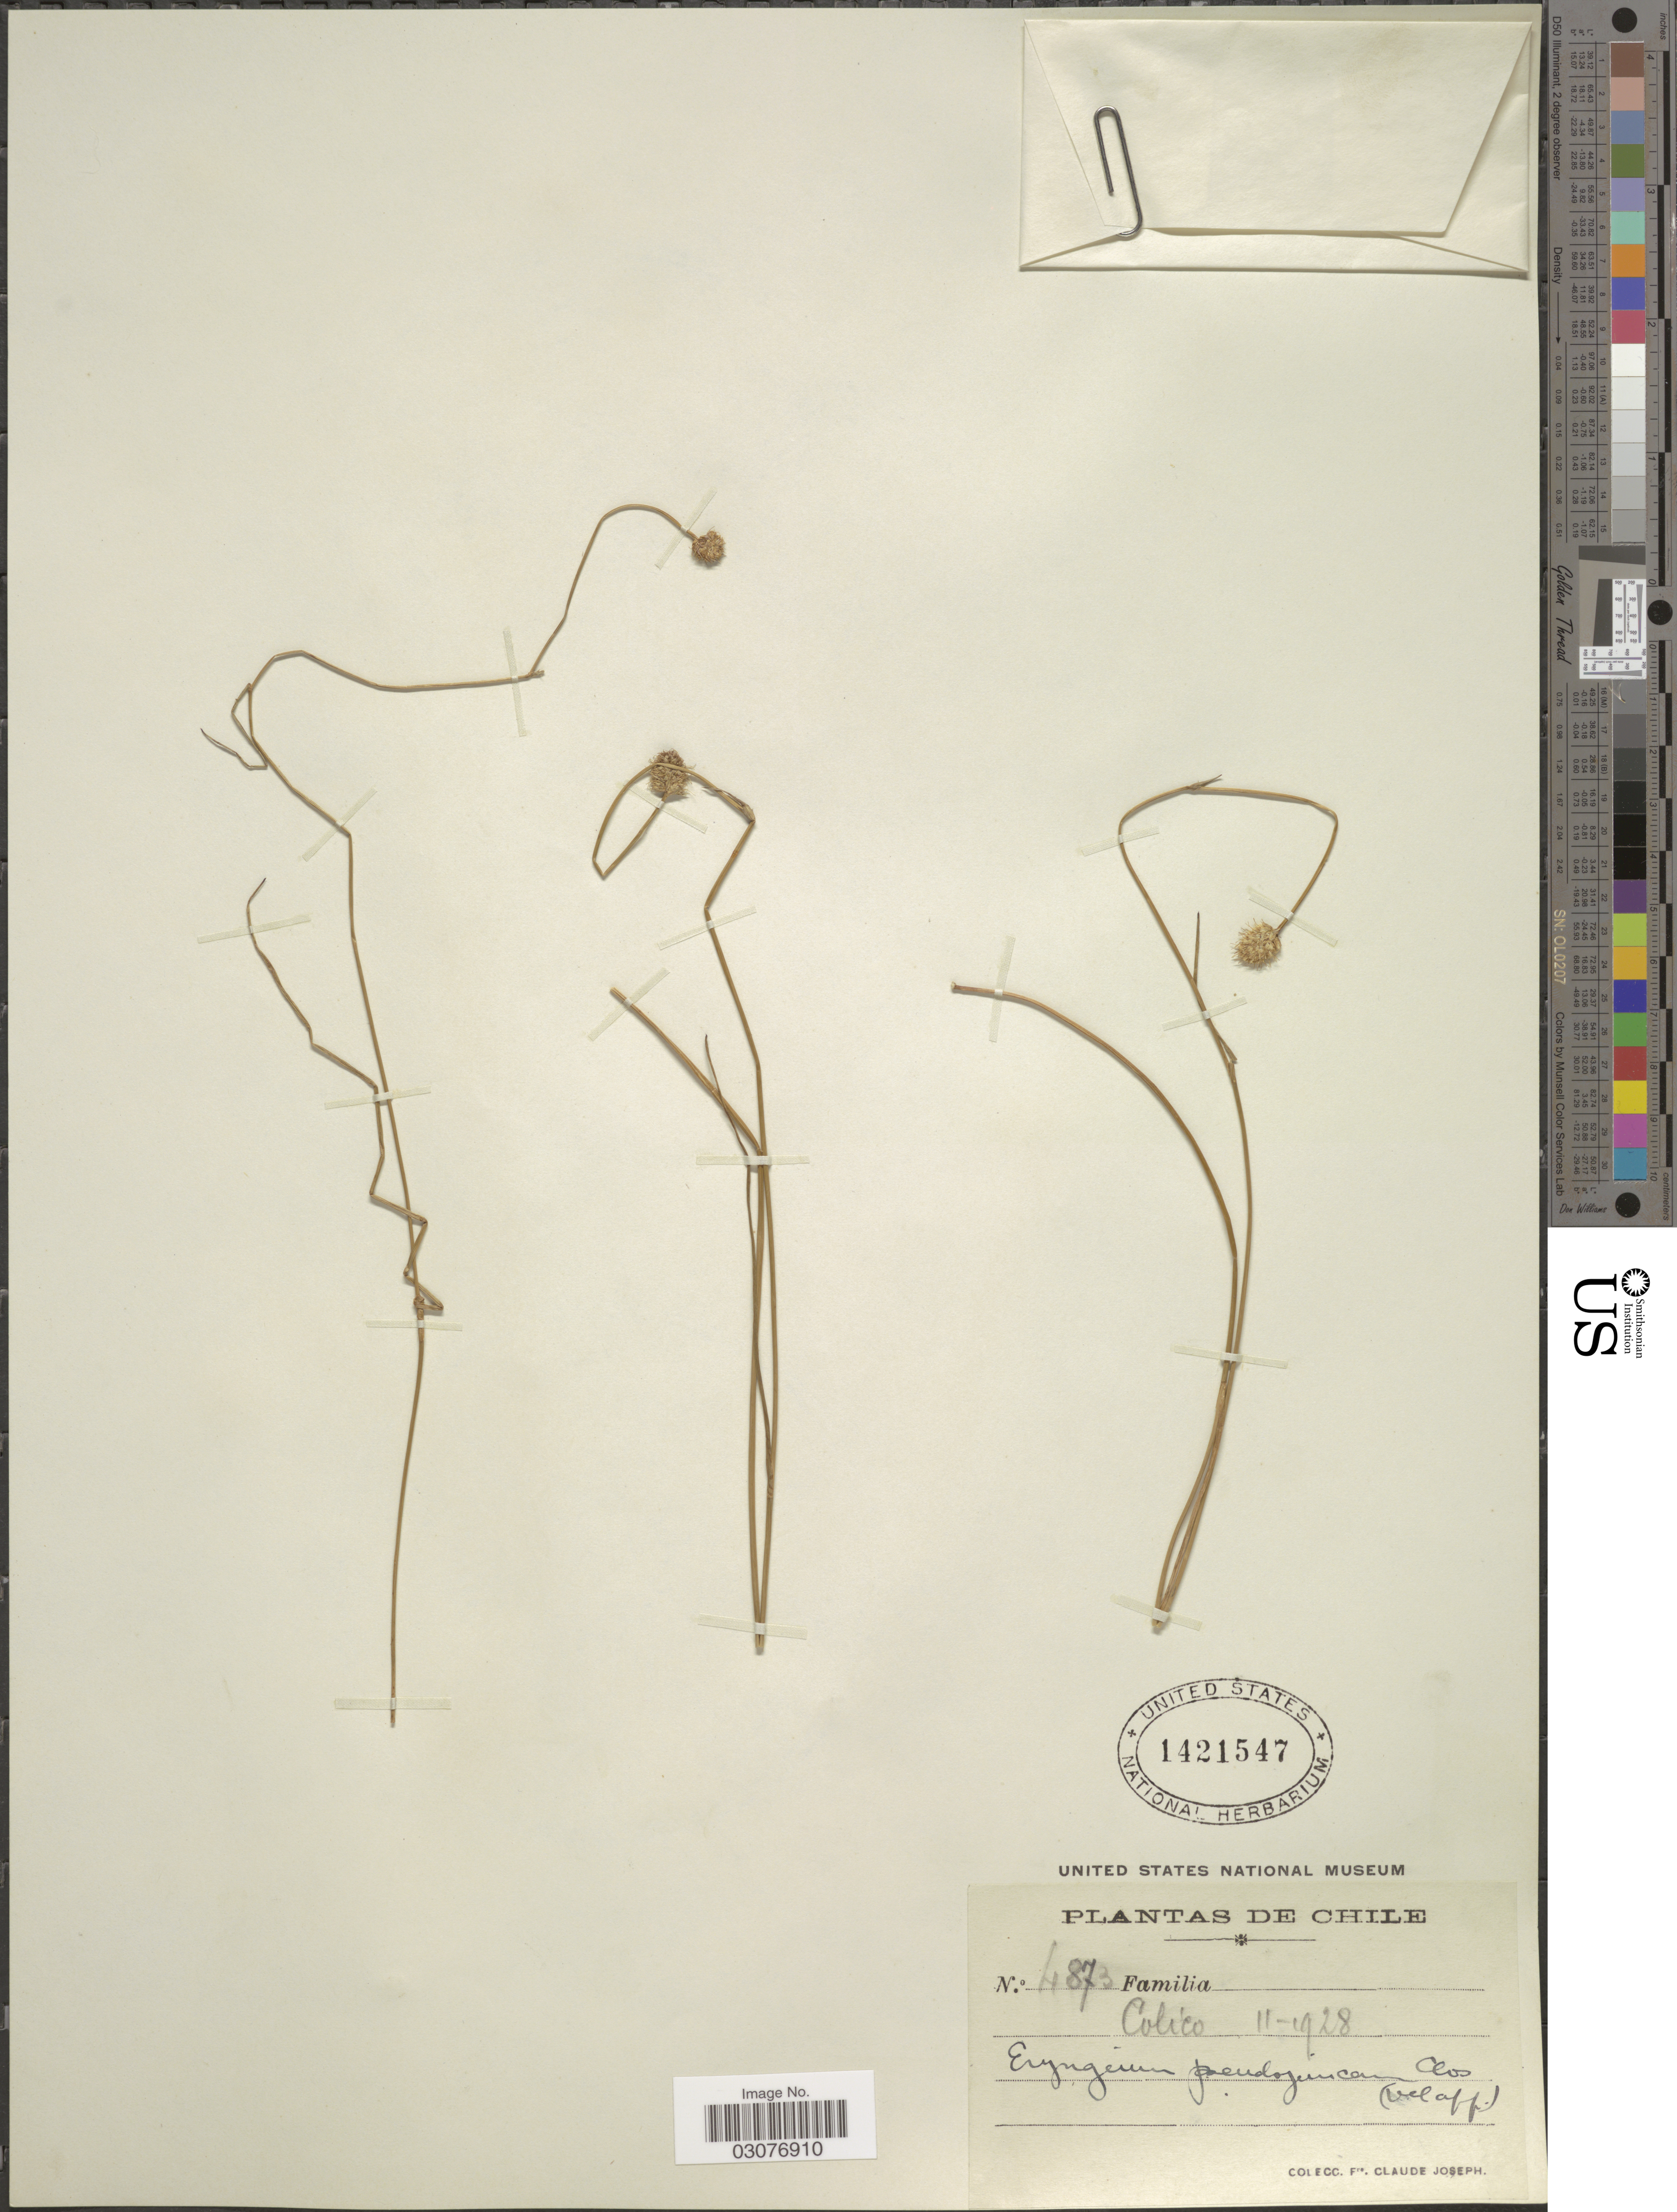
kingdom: Plantae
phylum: Tracheophyta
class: Magnoliopsida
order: Apiales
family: Apiaceae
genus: Eryngium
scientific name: Eryngium pseudojunceum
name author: Clos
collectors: Bro. Claude-Joseph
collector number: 4873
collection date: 1928-11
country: Chile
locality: Colico.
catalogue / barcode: US 1421547